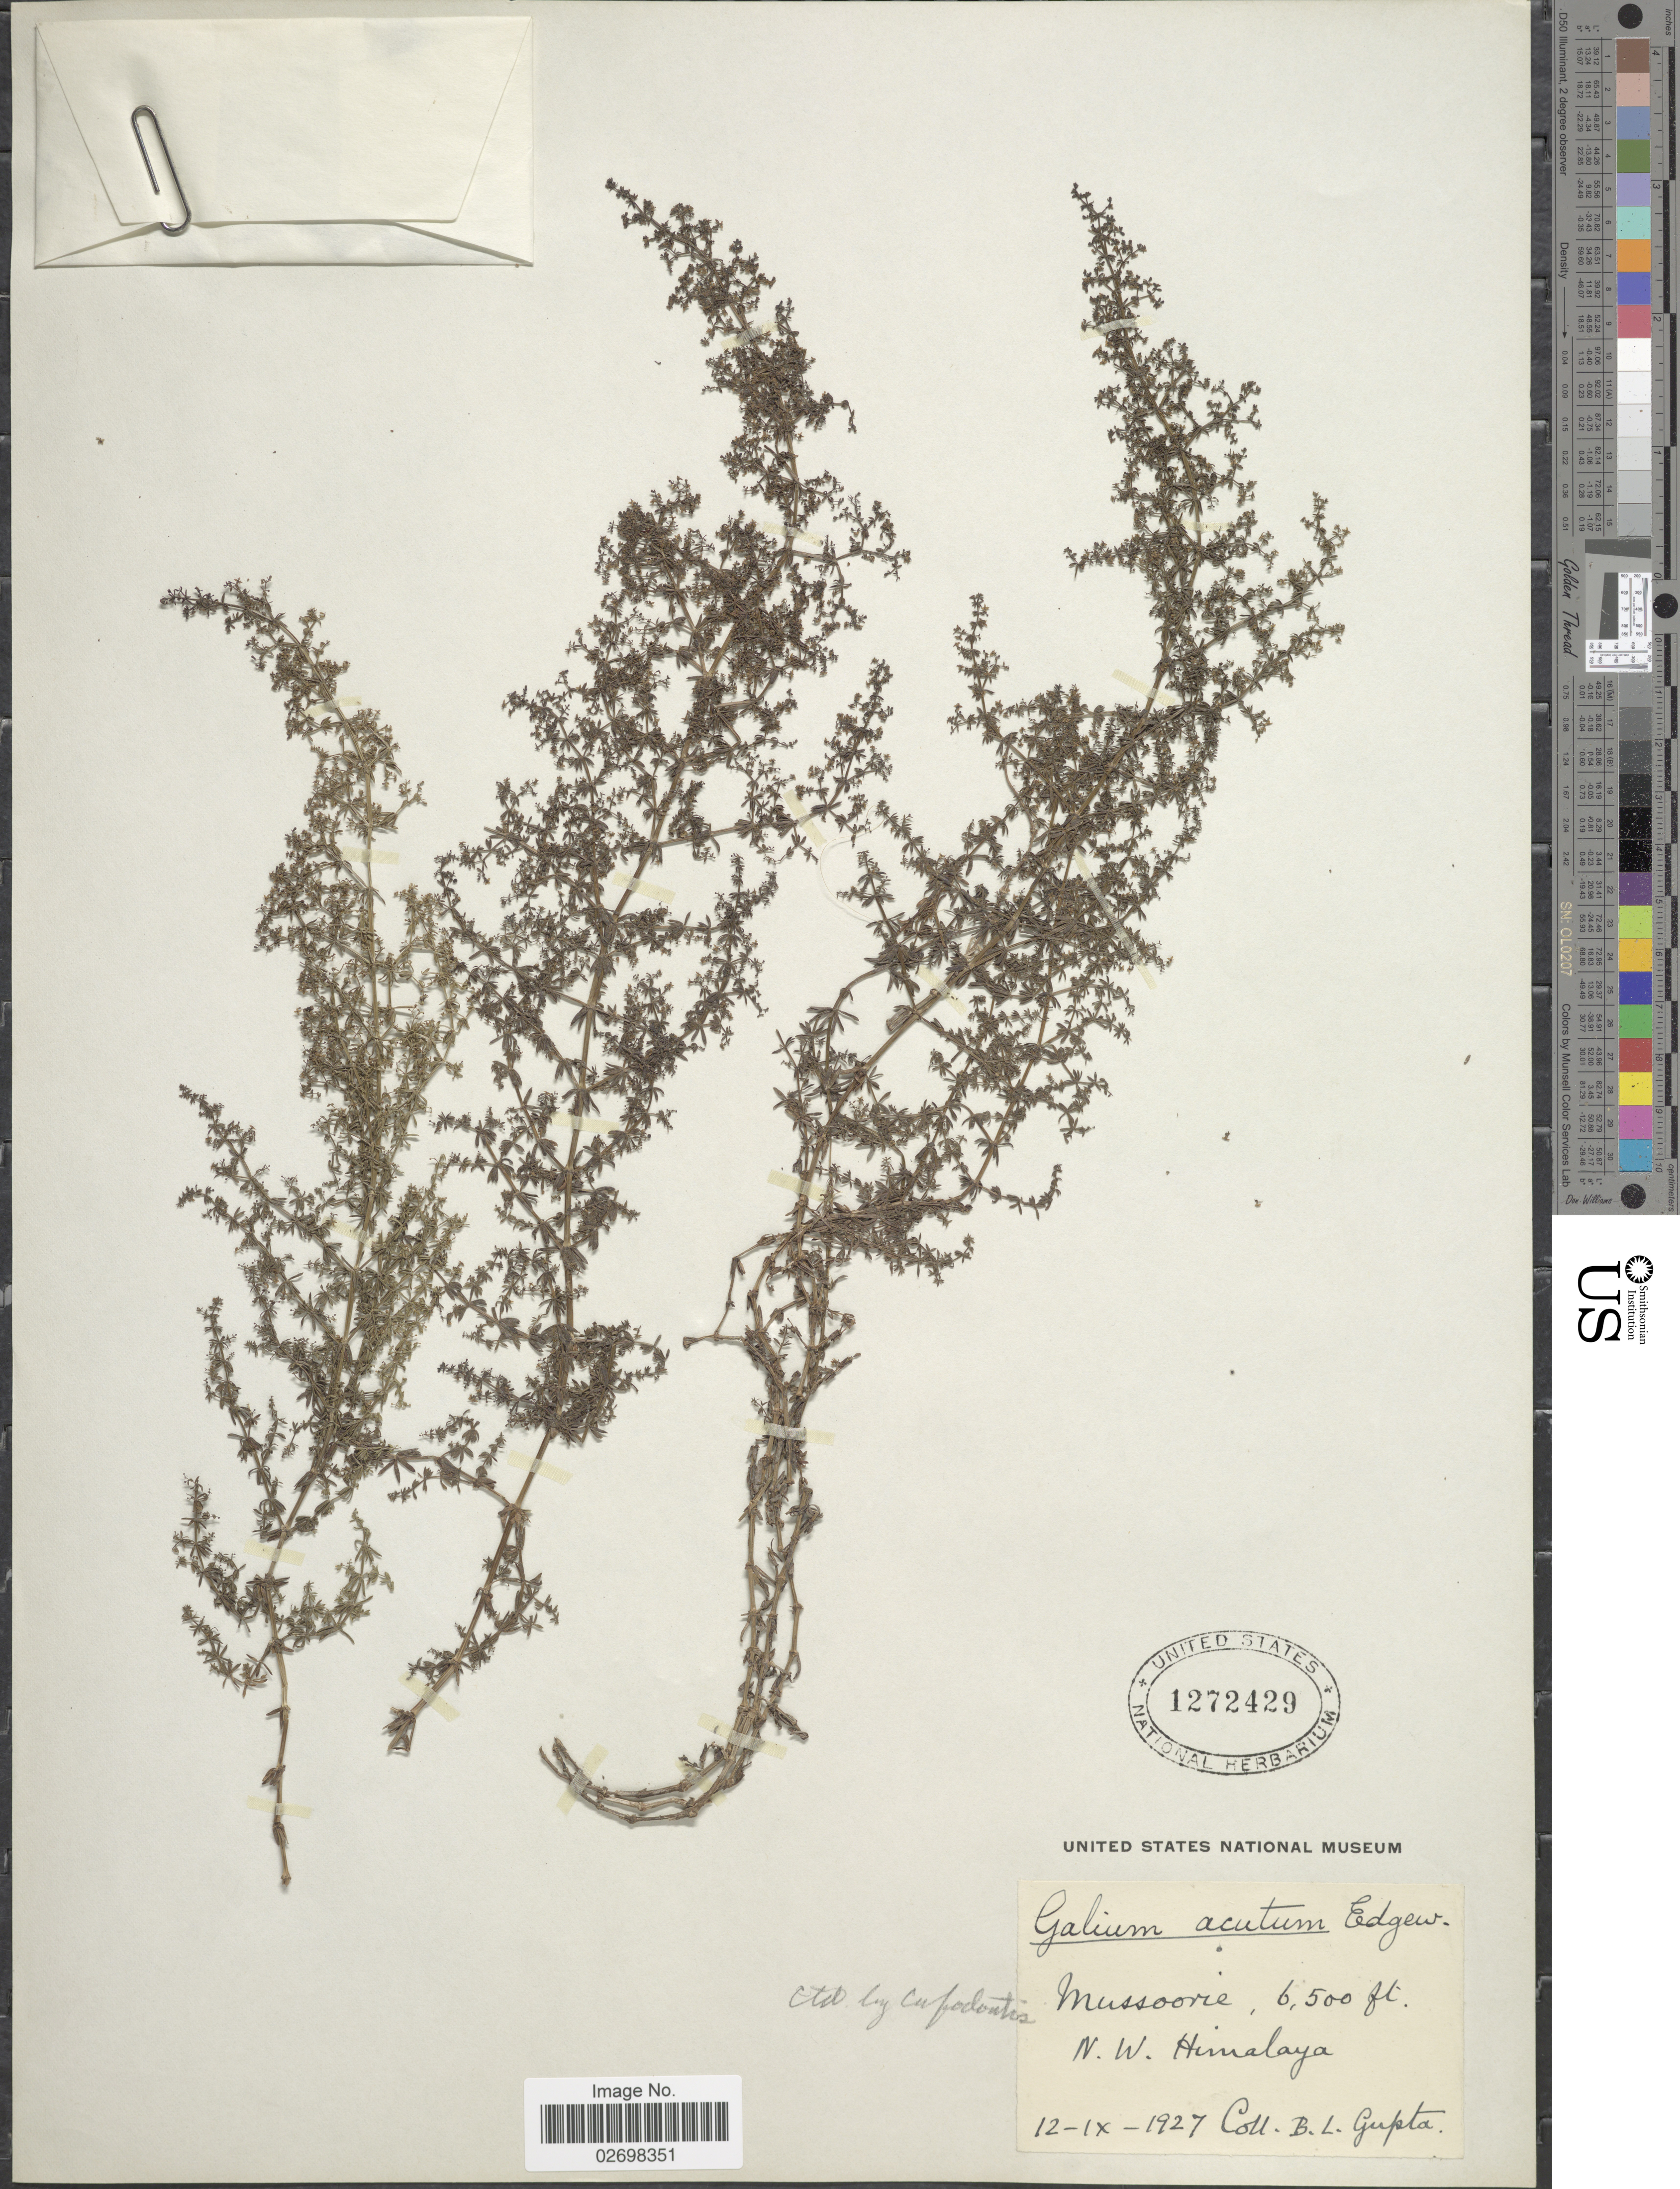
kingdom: Plantae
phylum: Tracheophyta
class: Magnoliopsida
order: Gentianales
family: Rubiaceae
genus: Galium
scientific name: Galium acutum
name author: Edgew.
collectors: B. L. Gupta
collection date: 1927-09-12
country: India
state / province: Uttarakhand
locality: Mussoorie, N.W. Himalaya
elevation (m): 1981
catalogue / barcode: US 1272429